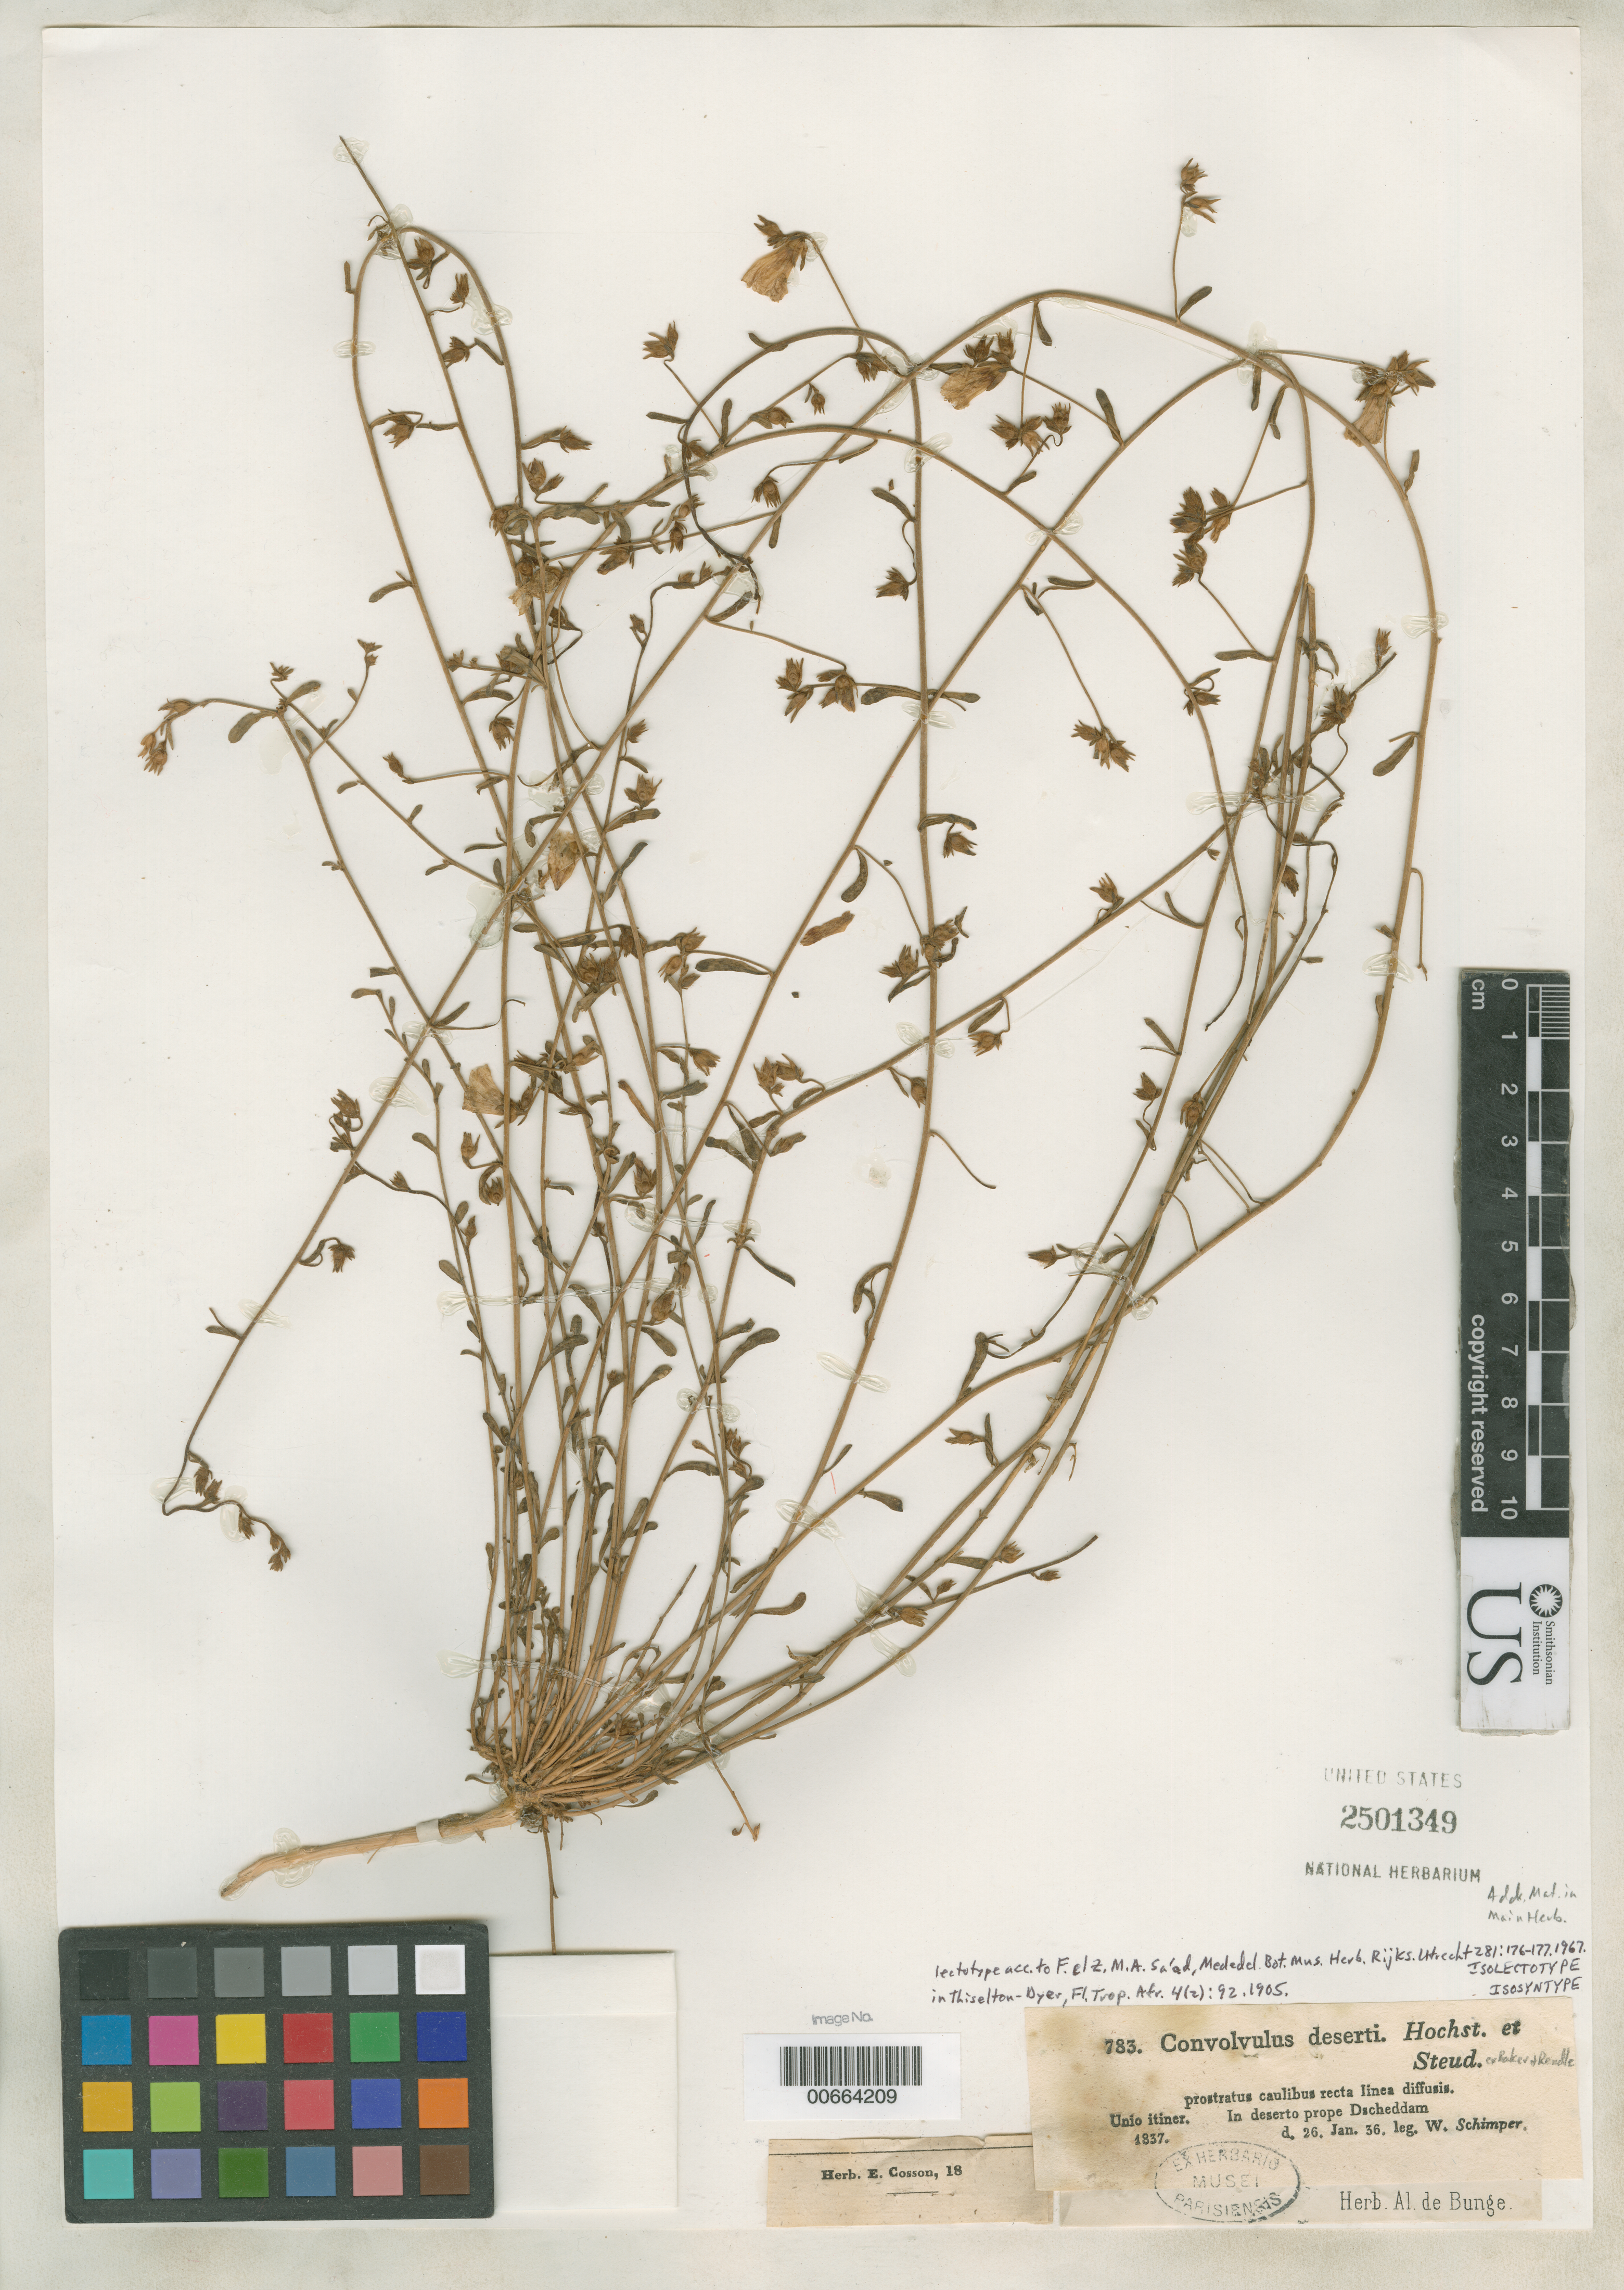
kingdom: Plantae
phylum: Tracheophyta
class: Magnoliopsida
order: Solanales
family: Convolvulaceae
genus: Convolvulus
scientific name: Convolvulus deserti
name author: Hochst. & Steud. ex Baker & Rendle in Dyer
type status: Isolectotype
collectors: G. W. Schimper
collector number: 783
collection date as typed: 26 Jan 1836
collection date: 1836-01-26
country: Saudi Arabia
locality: In deserto prope Dscheddam.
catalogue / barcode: US 2501349